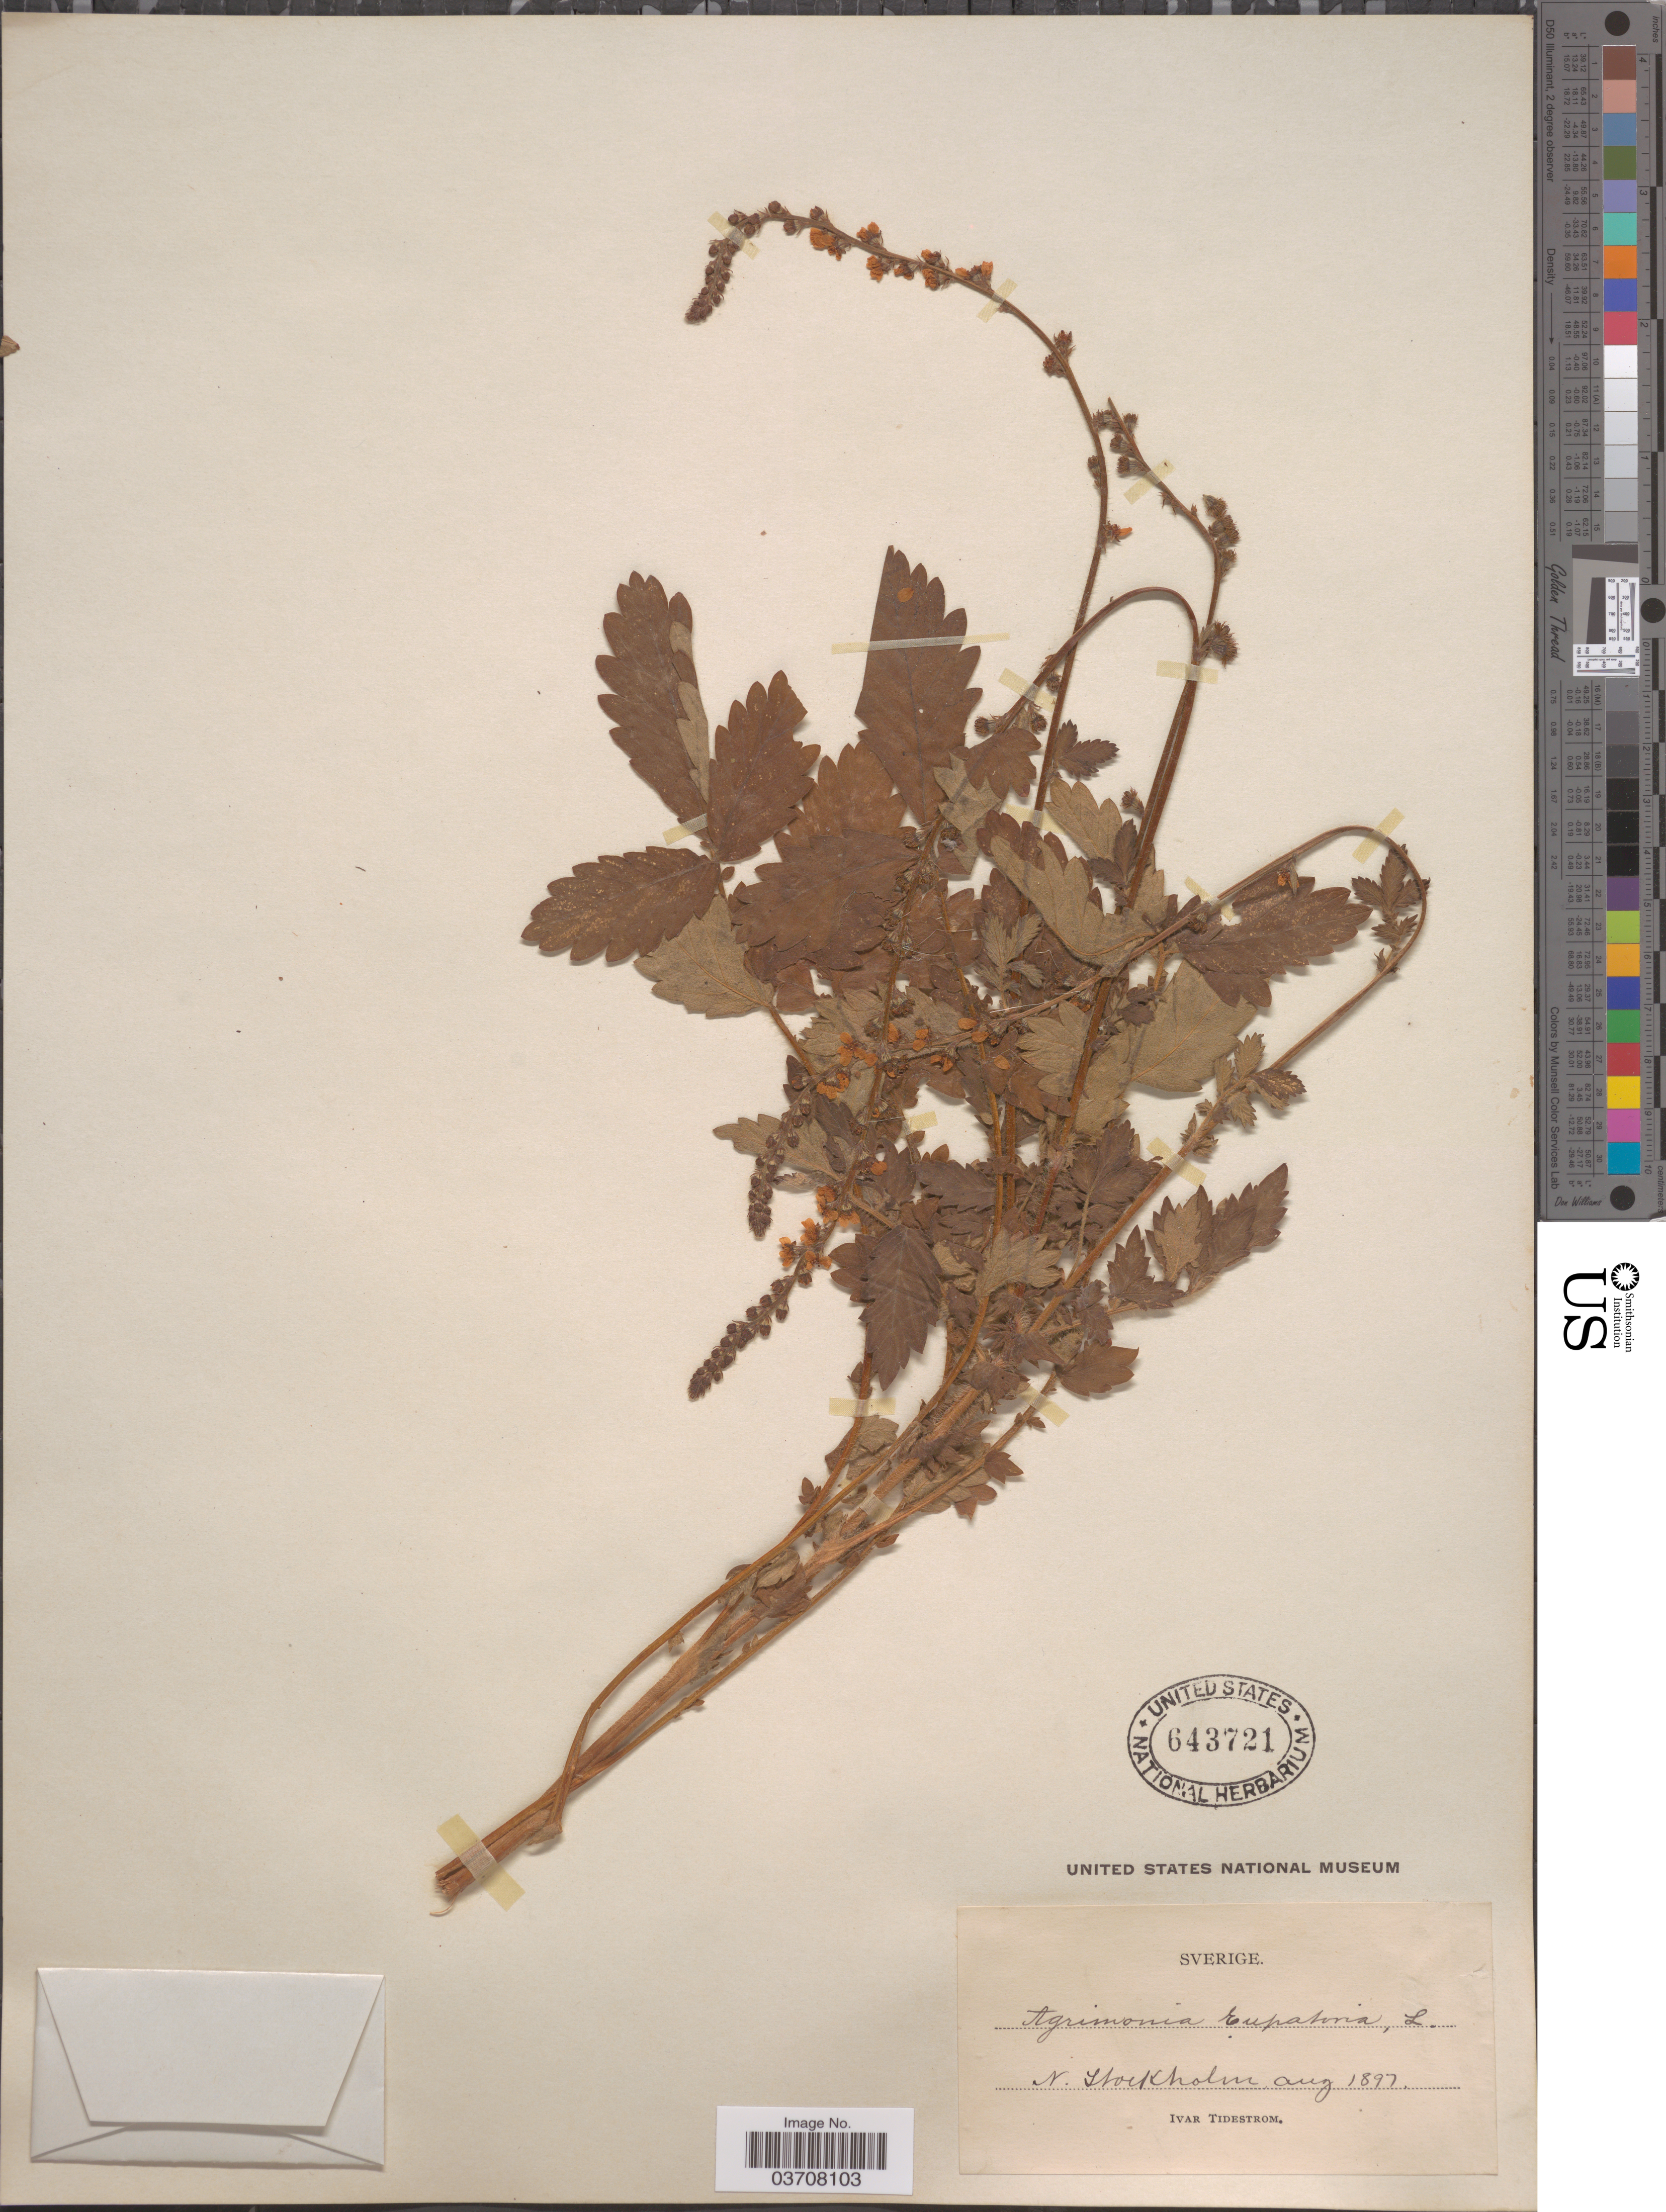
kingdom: Plantae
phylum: Tracheophyta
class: Magnoliopsida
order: Rosales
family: Rosaceae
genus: Agrimonia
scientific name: Agrimonia eupatoria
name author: L.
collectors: I. F. Tidestrom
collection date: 1877-08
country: Sweden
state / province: Stockholm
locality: N. Stockholm.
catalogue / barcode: US 643721